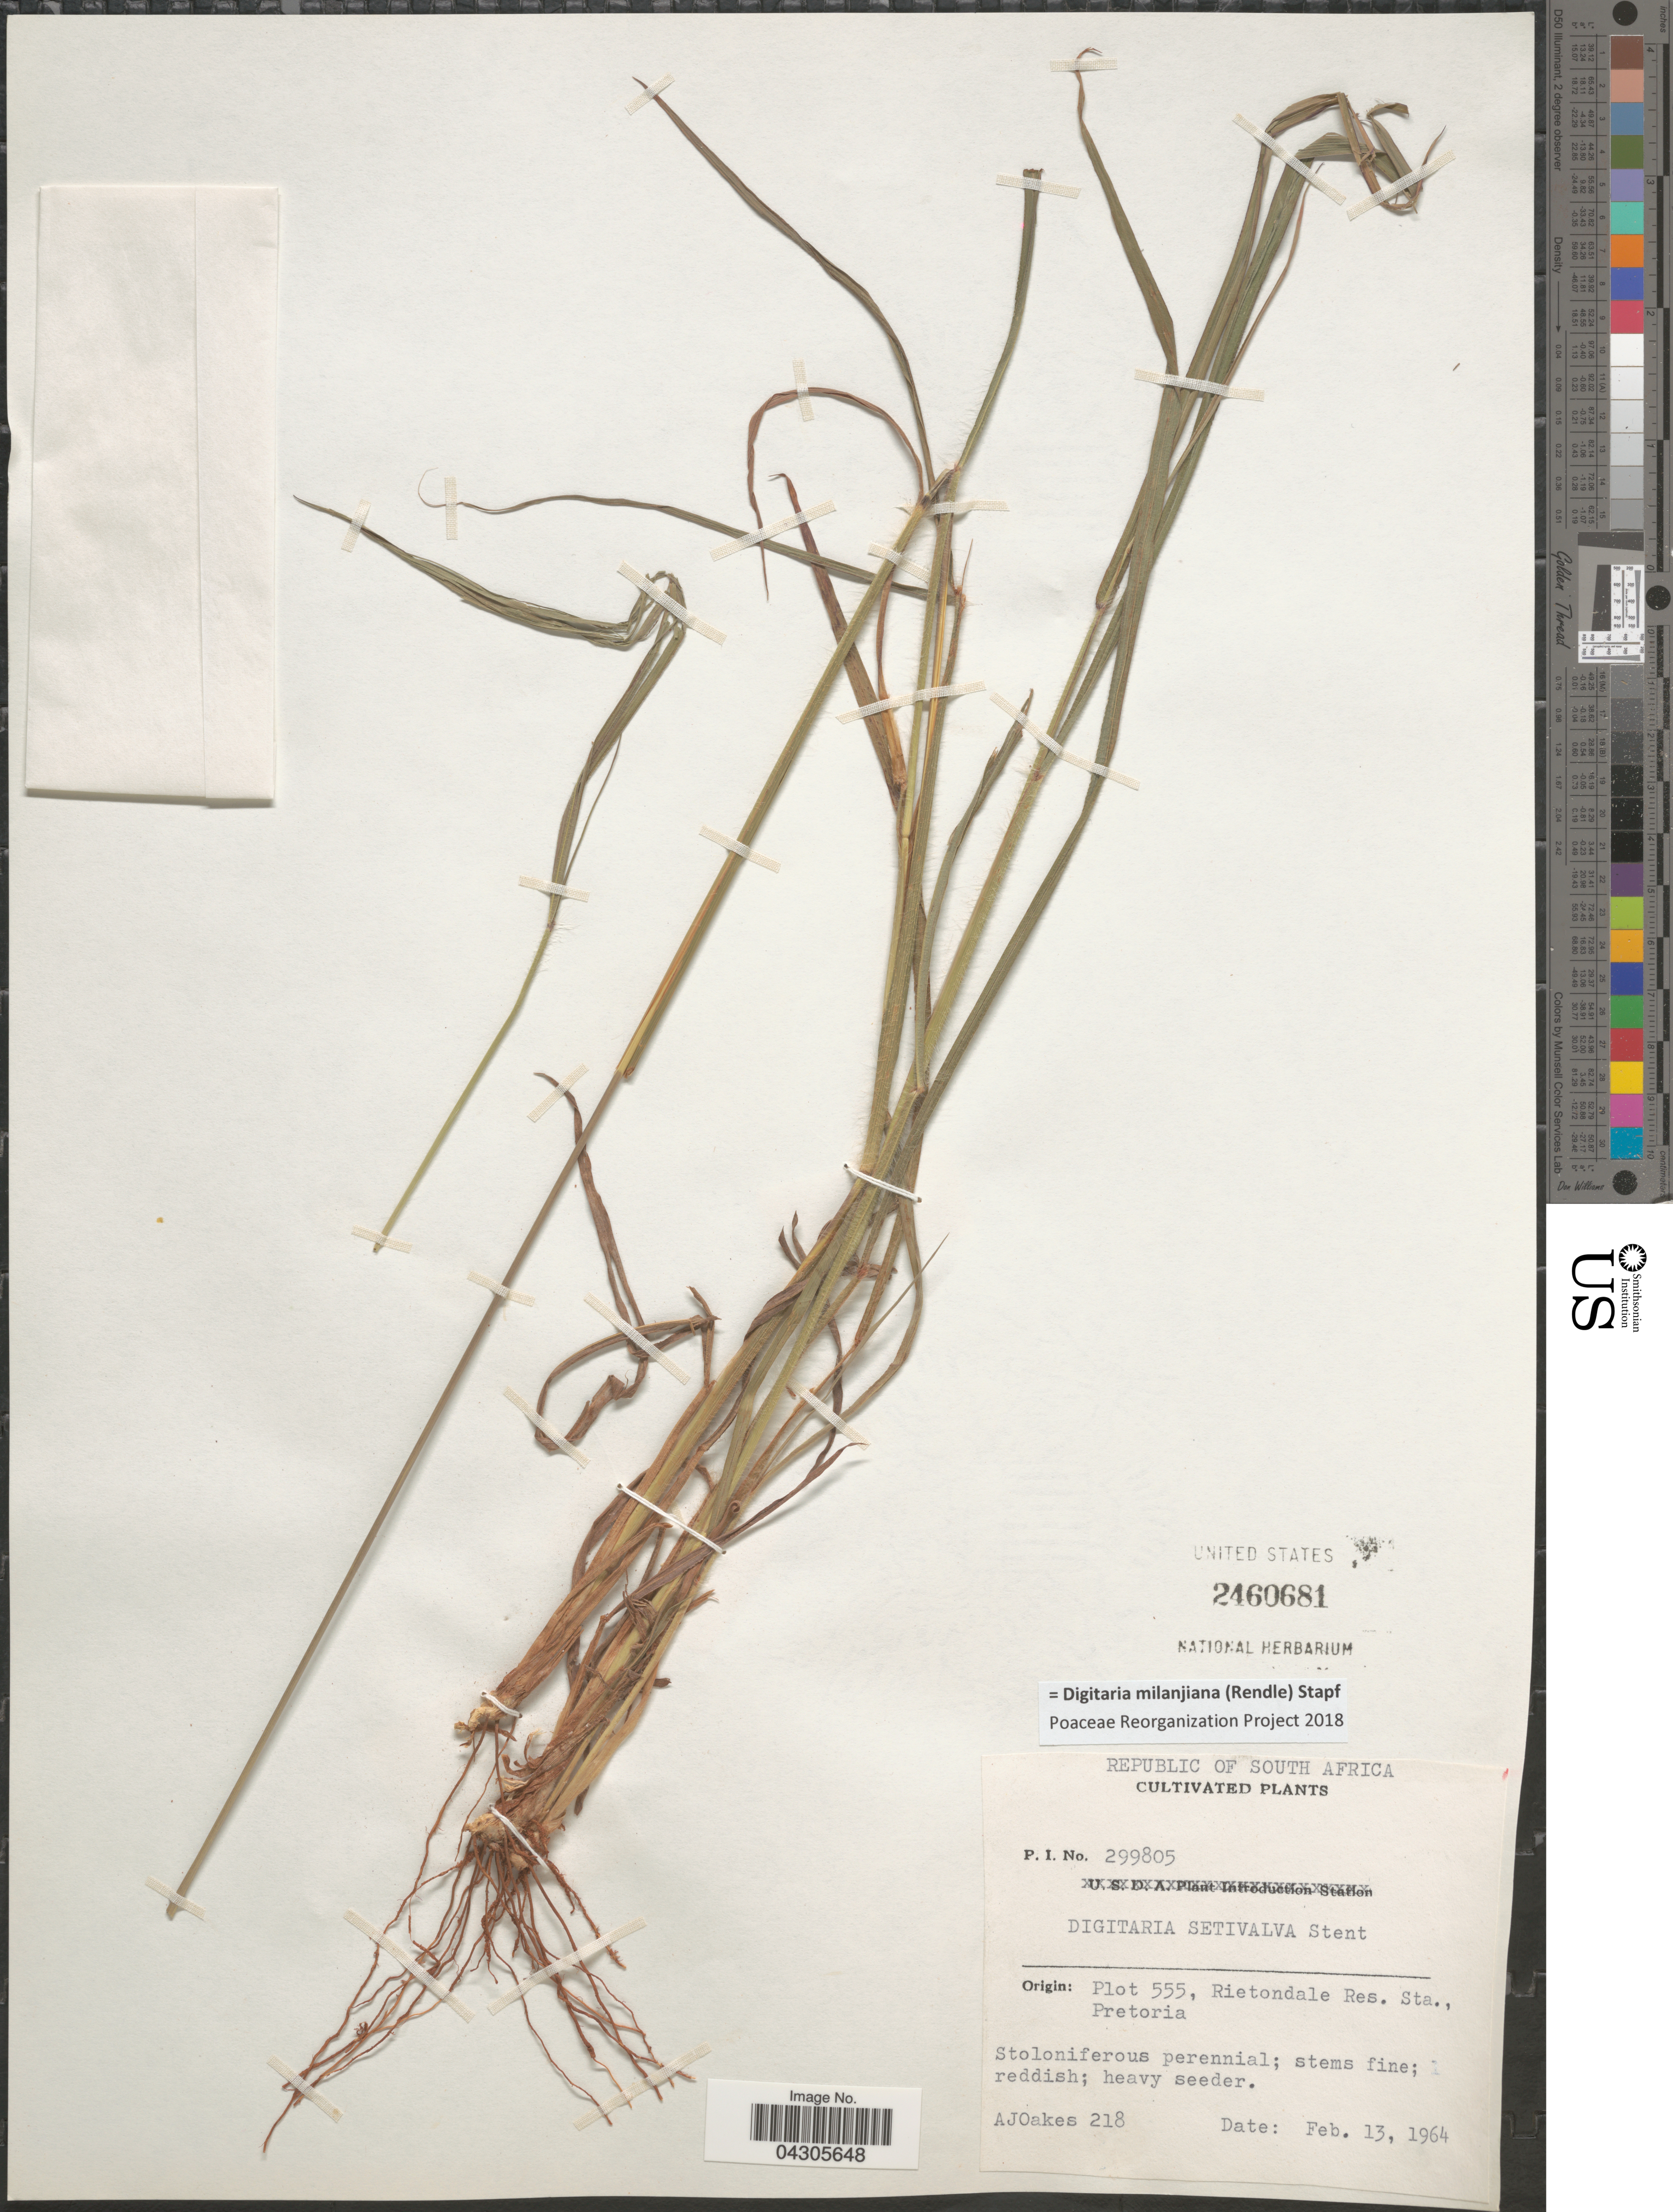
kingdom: Plantae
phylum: Tracheophyta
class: Liliopsida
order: Poales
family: Poaceae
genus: Digitaria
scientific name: Digitaria milanjiana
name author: (Rendle) Stapf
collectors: A. Oakes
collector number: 218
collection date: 1964-02-13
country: South Africa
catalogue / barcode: US 2460681